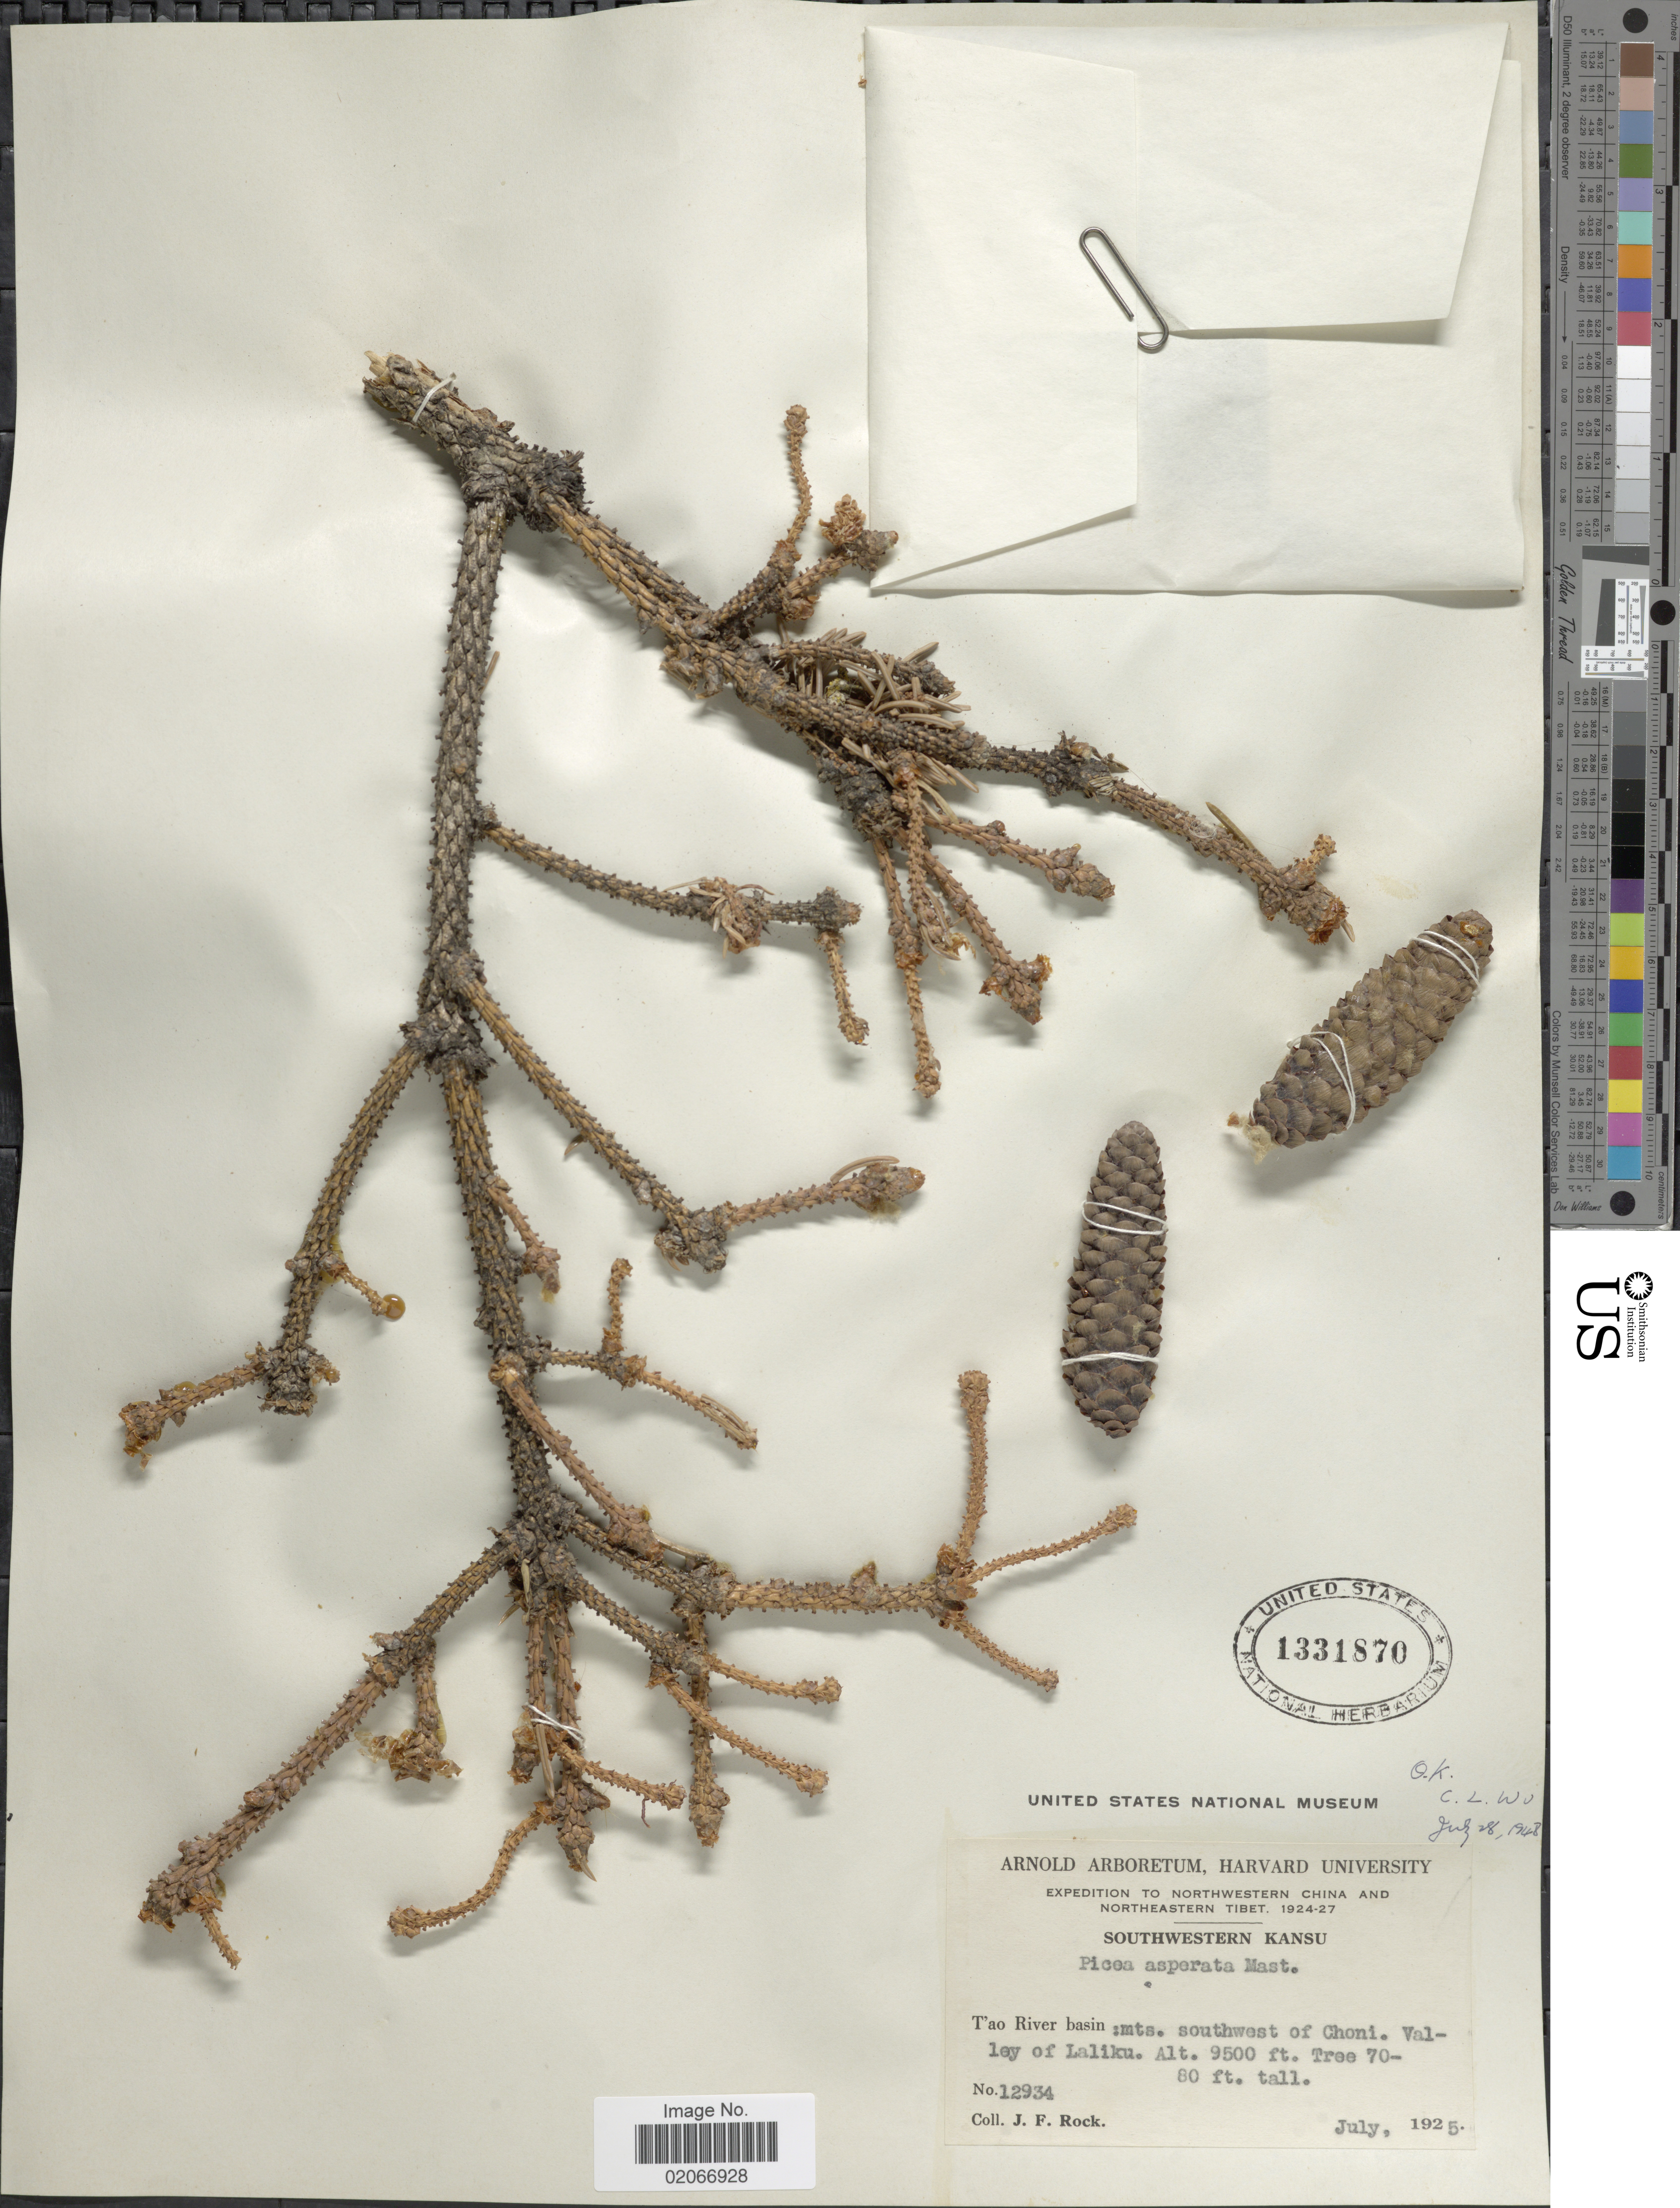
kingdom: Plantae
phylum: Tracheophyta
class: Pinopsida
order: Pinales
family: Pinaceae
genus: Picea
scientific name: Picea asperata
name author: Mast.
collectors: J. Rock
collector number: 12934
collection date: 1925-07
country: China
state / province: Gansu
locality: Northwestern China and Northeastern Tibet. Southwestern Kansu. T'ao River basin: mts. southwest of Choni, Valley of Laliku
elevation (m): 2896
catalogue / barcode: US 1331870